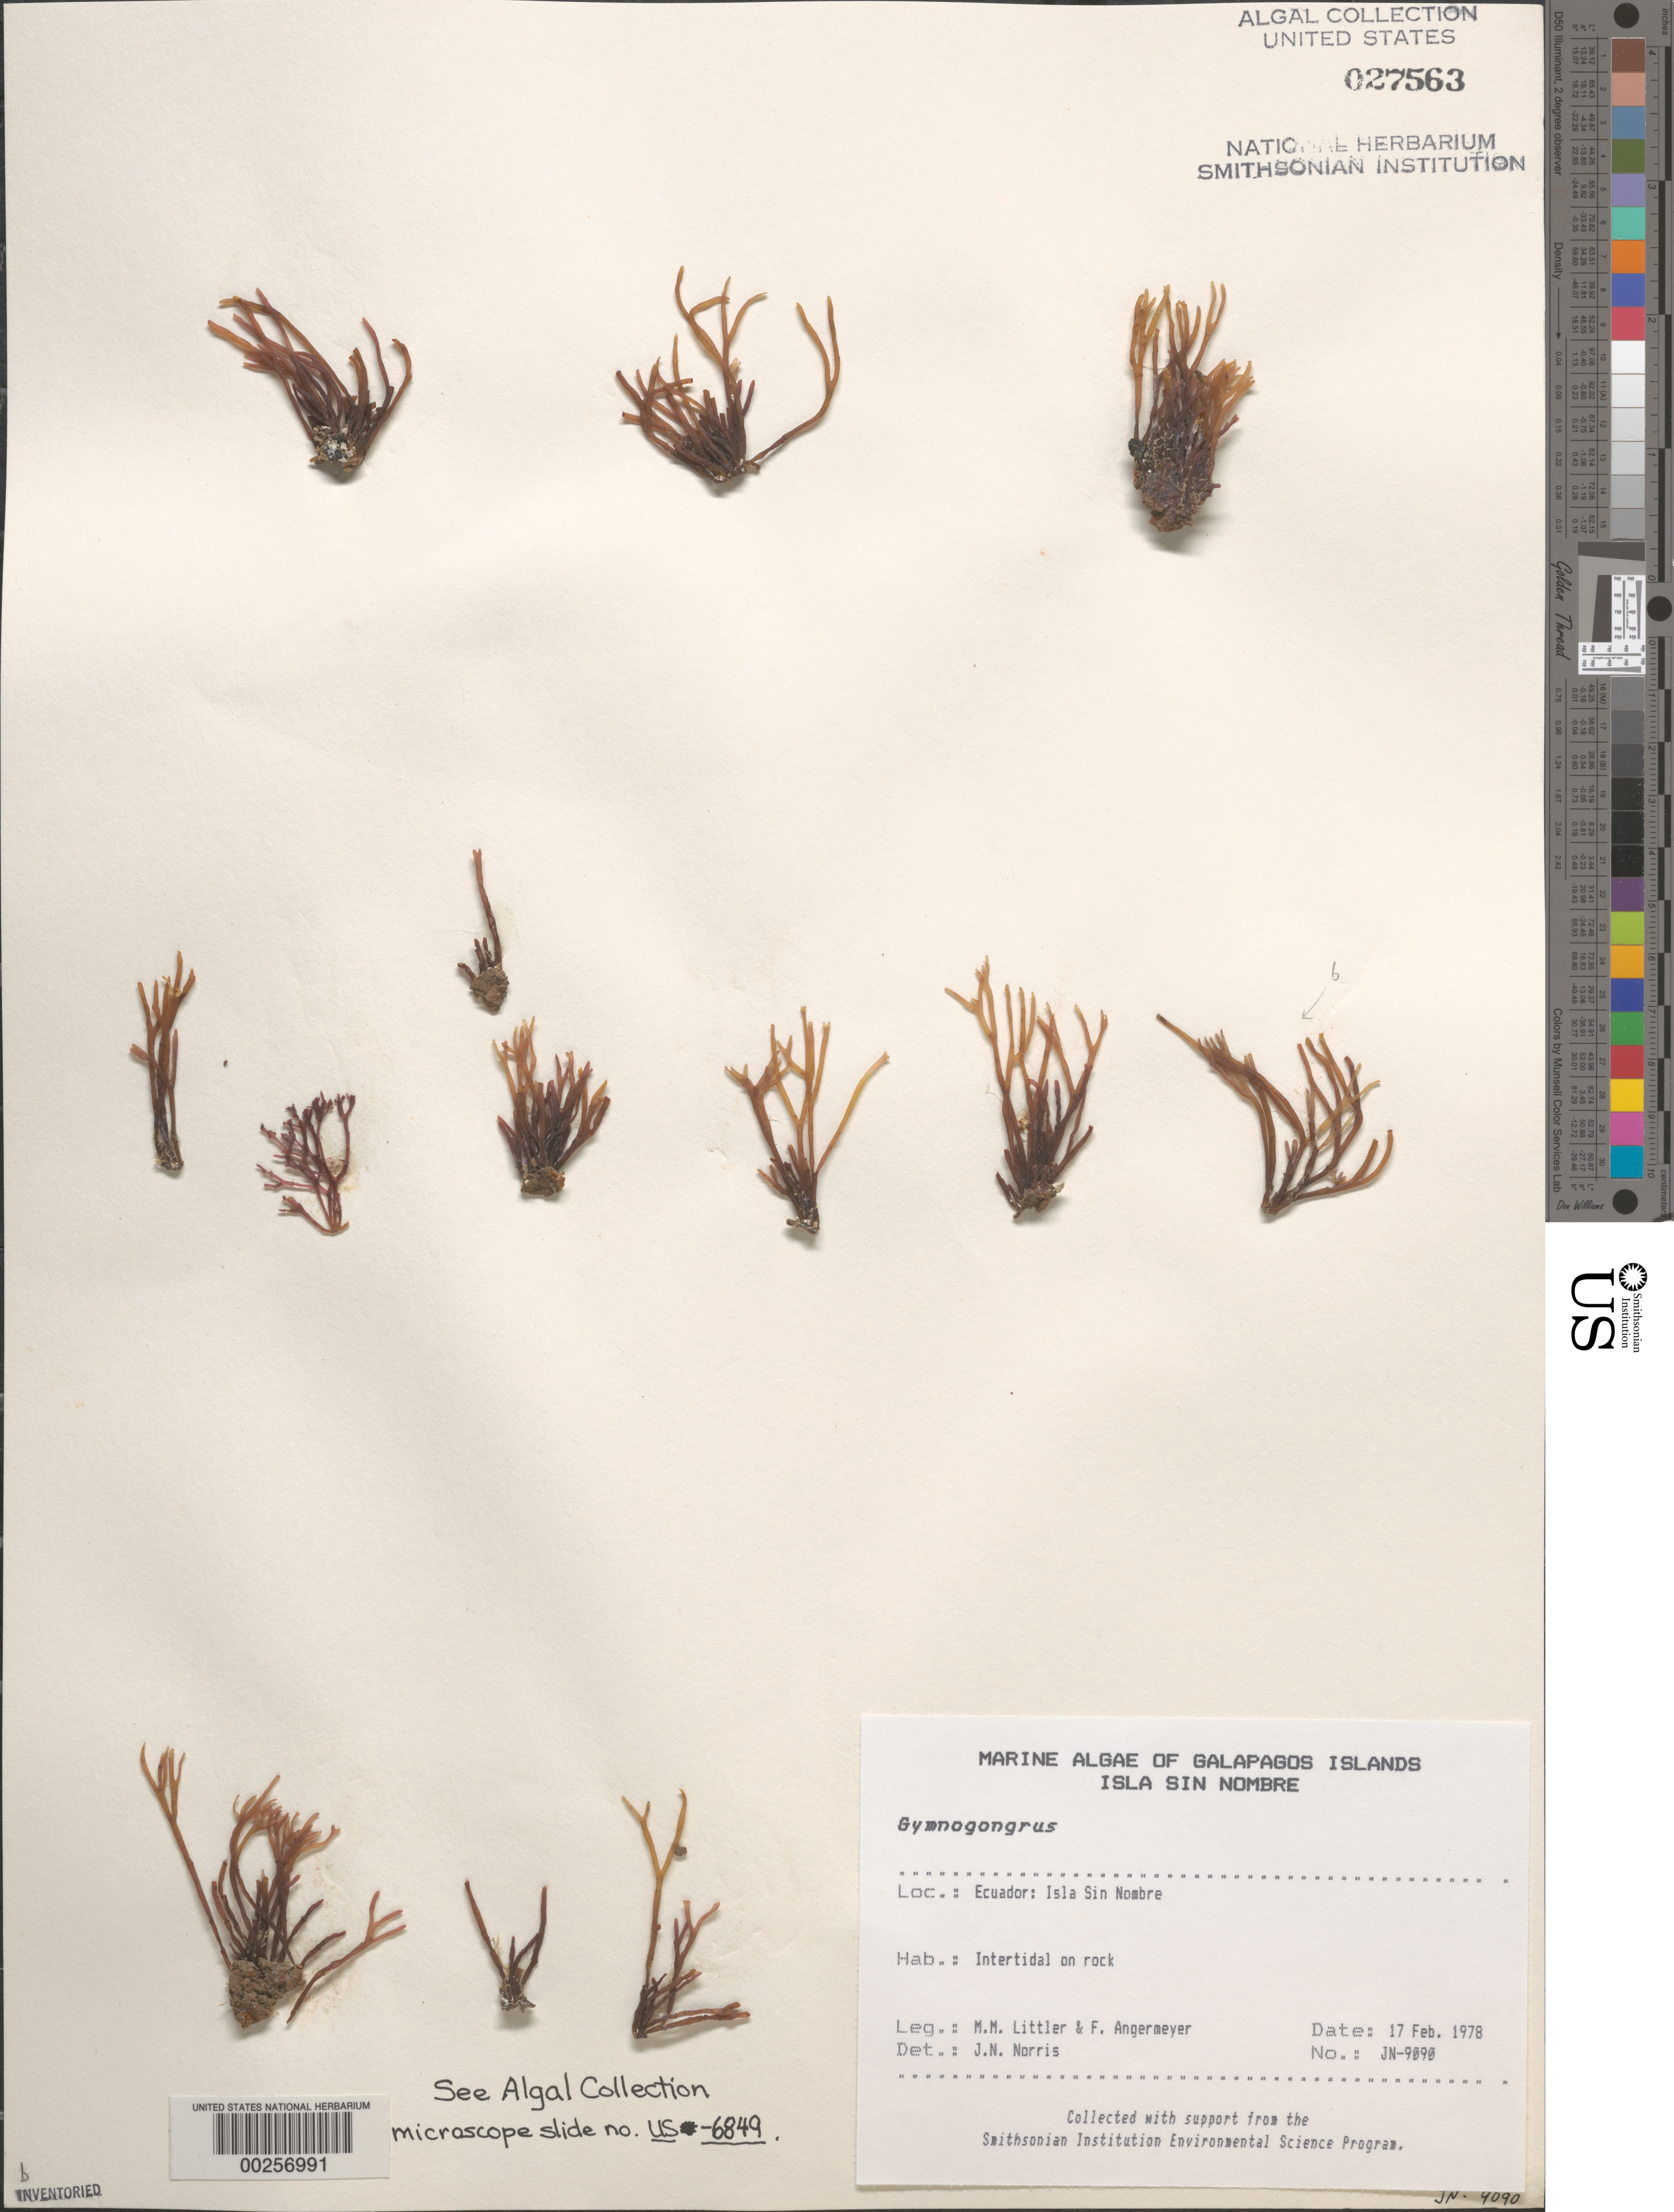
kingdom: Plantae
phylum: Rhodophyta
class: Florideophyceae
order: Gigartinales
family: Phyllophoraceae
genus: Gymnogongrus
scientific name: Gymnogongrus sp.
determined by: Norris, James N.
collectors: M. M. Littler & F. Angermeyer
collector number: Jn-9090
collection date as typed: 17 Feb 1978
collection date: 1978-02-17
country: Ecuador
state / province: Colón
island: Sin Nombre [Nameless]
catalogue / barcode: US 27563